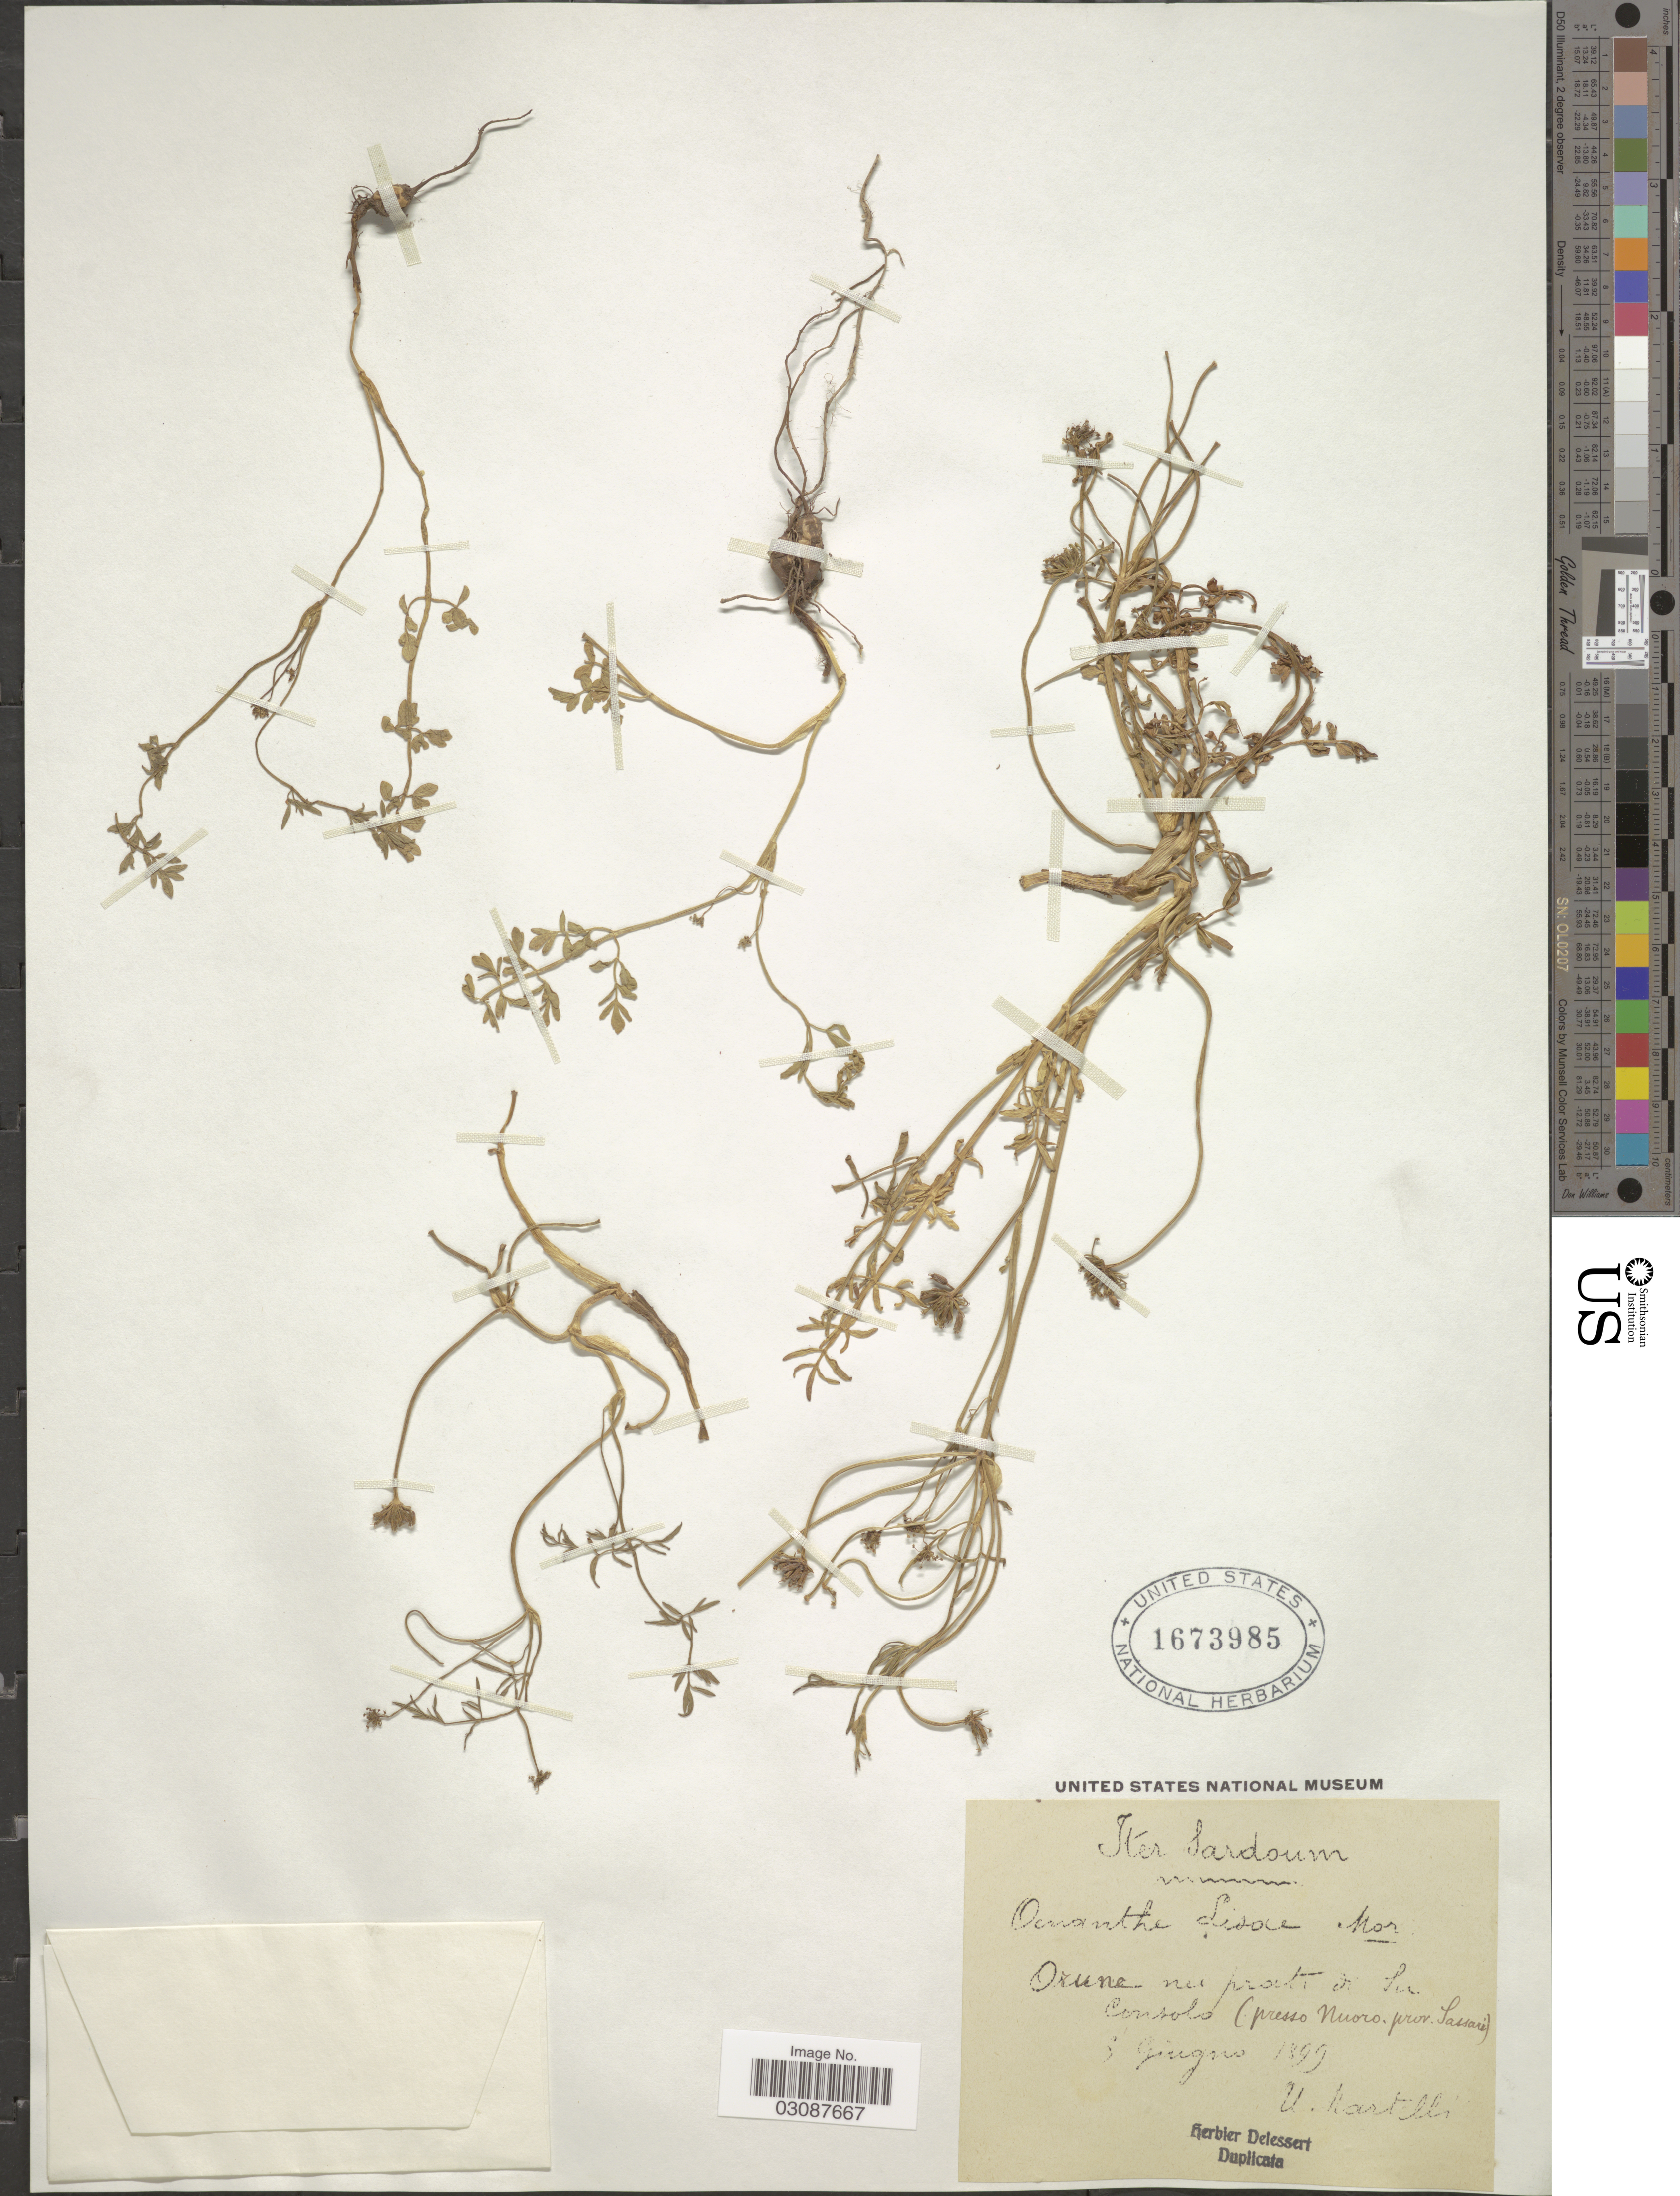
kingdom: Plantae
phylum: Tracheophyta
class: Magnoliopsida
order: Apiales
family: Apiaceae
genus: Oenanthe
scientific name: Oenanthe lisae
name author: Moris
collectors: U. Martelli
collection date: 1899-06-05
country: Italy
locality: Iter Sardoum, Ozune nu pratis de Sn Consolo (presso Nuoro, prov. Sassari).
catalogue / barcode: US 1673985